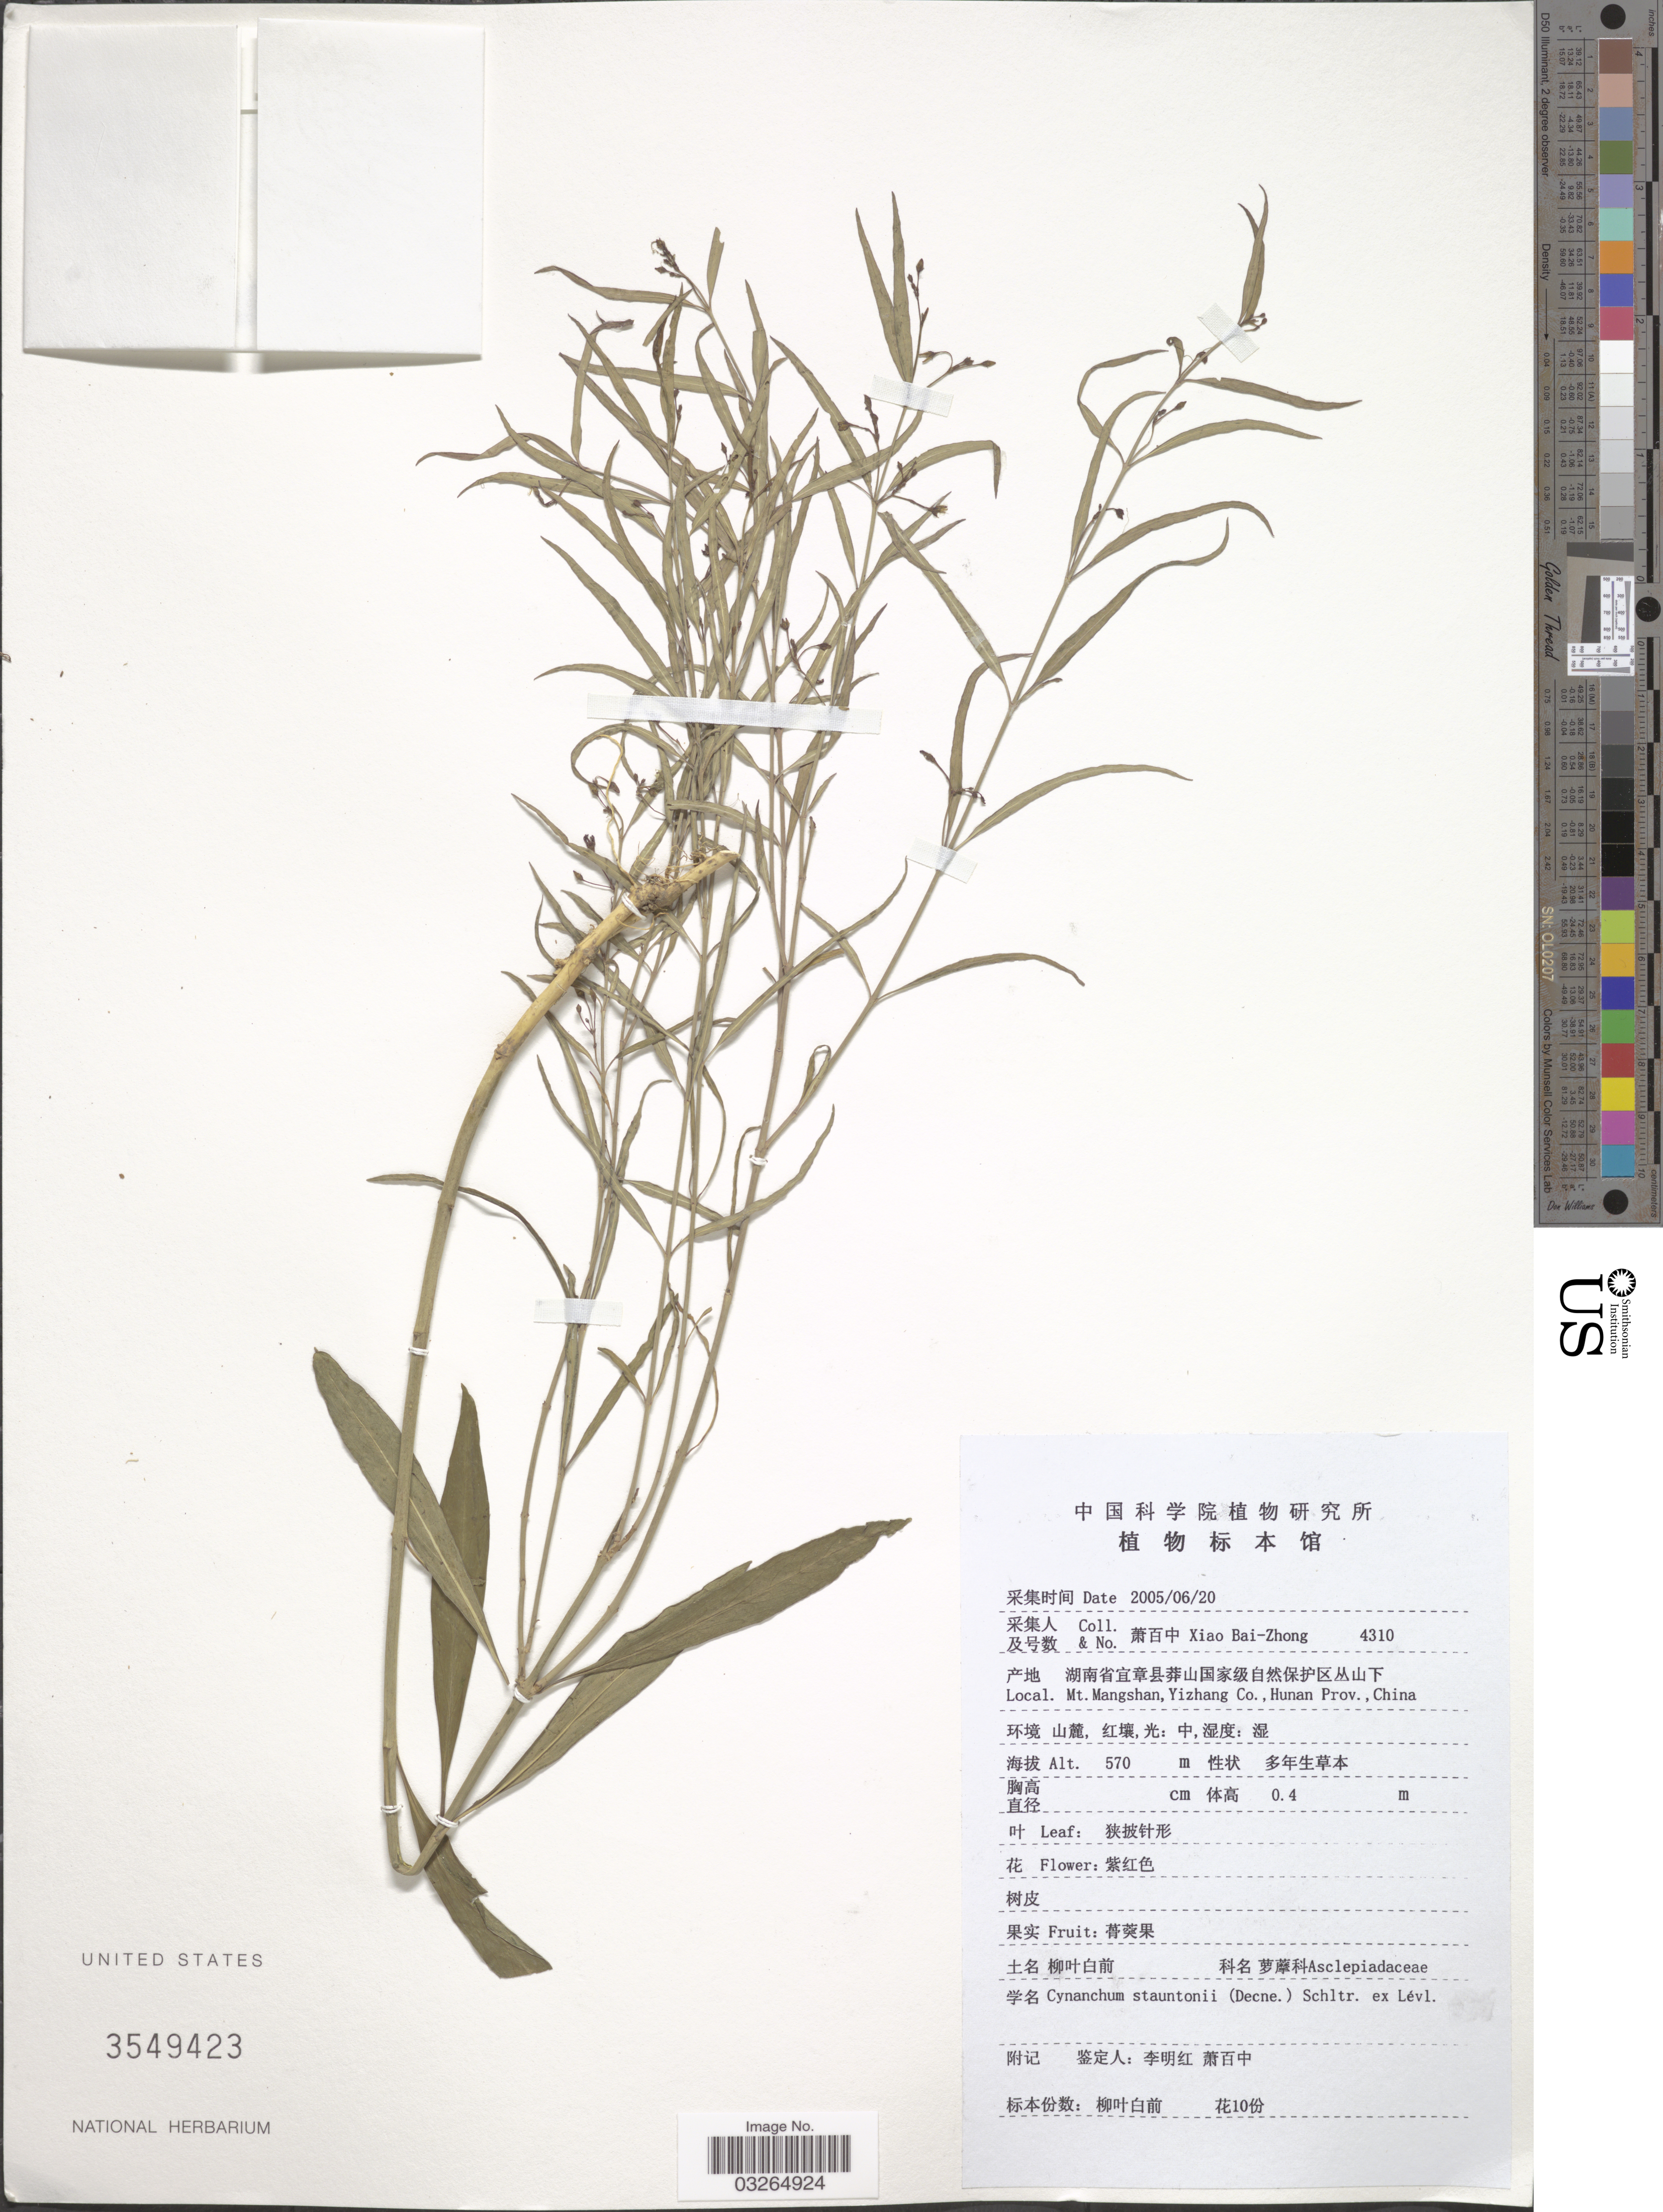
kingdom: Plantae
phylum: Tracheophyta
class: Magnoliopsida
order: Gentianales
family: Apocynaceae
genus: Cynanchum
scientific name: Cynanchum stauntonii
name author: (Decne.) Schltr. ex H. Lév.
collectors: B. Z. Xiao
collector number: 4310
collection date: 2005-06-20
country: China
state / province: Hunan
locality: Mt. Mangshan, Yizhang Co.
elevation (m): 570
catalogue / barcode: US 3549423